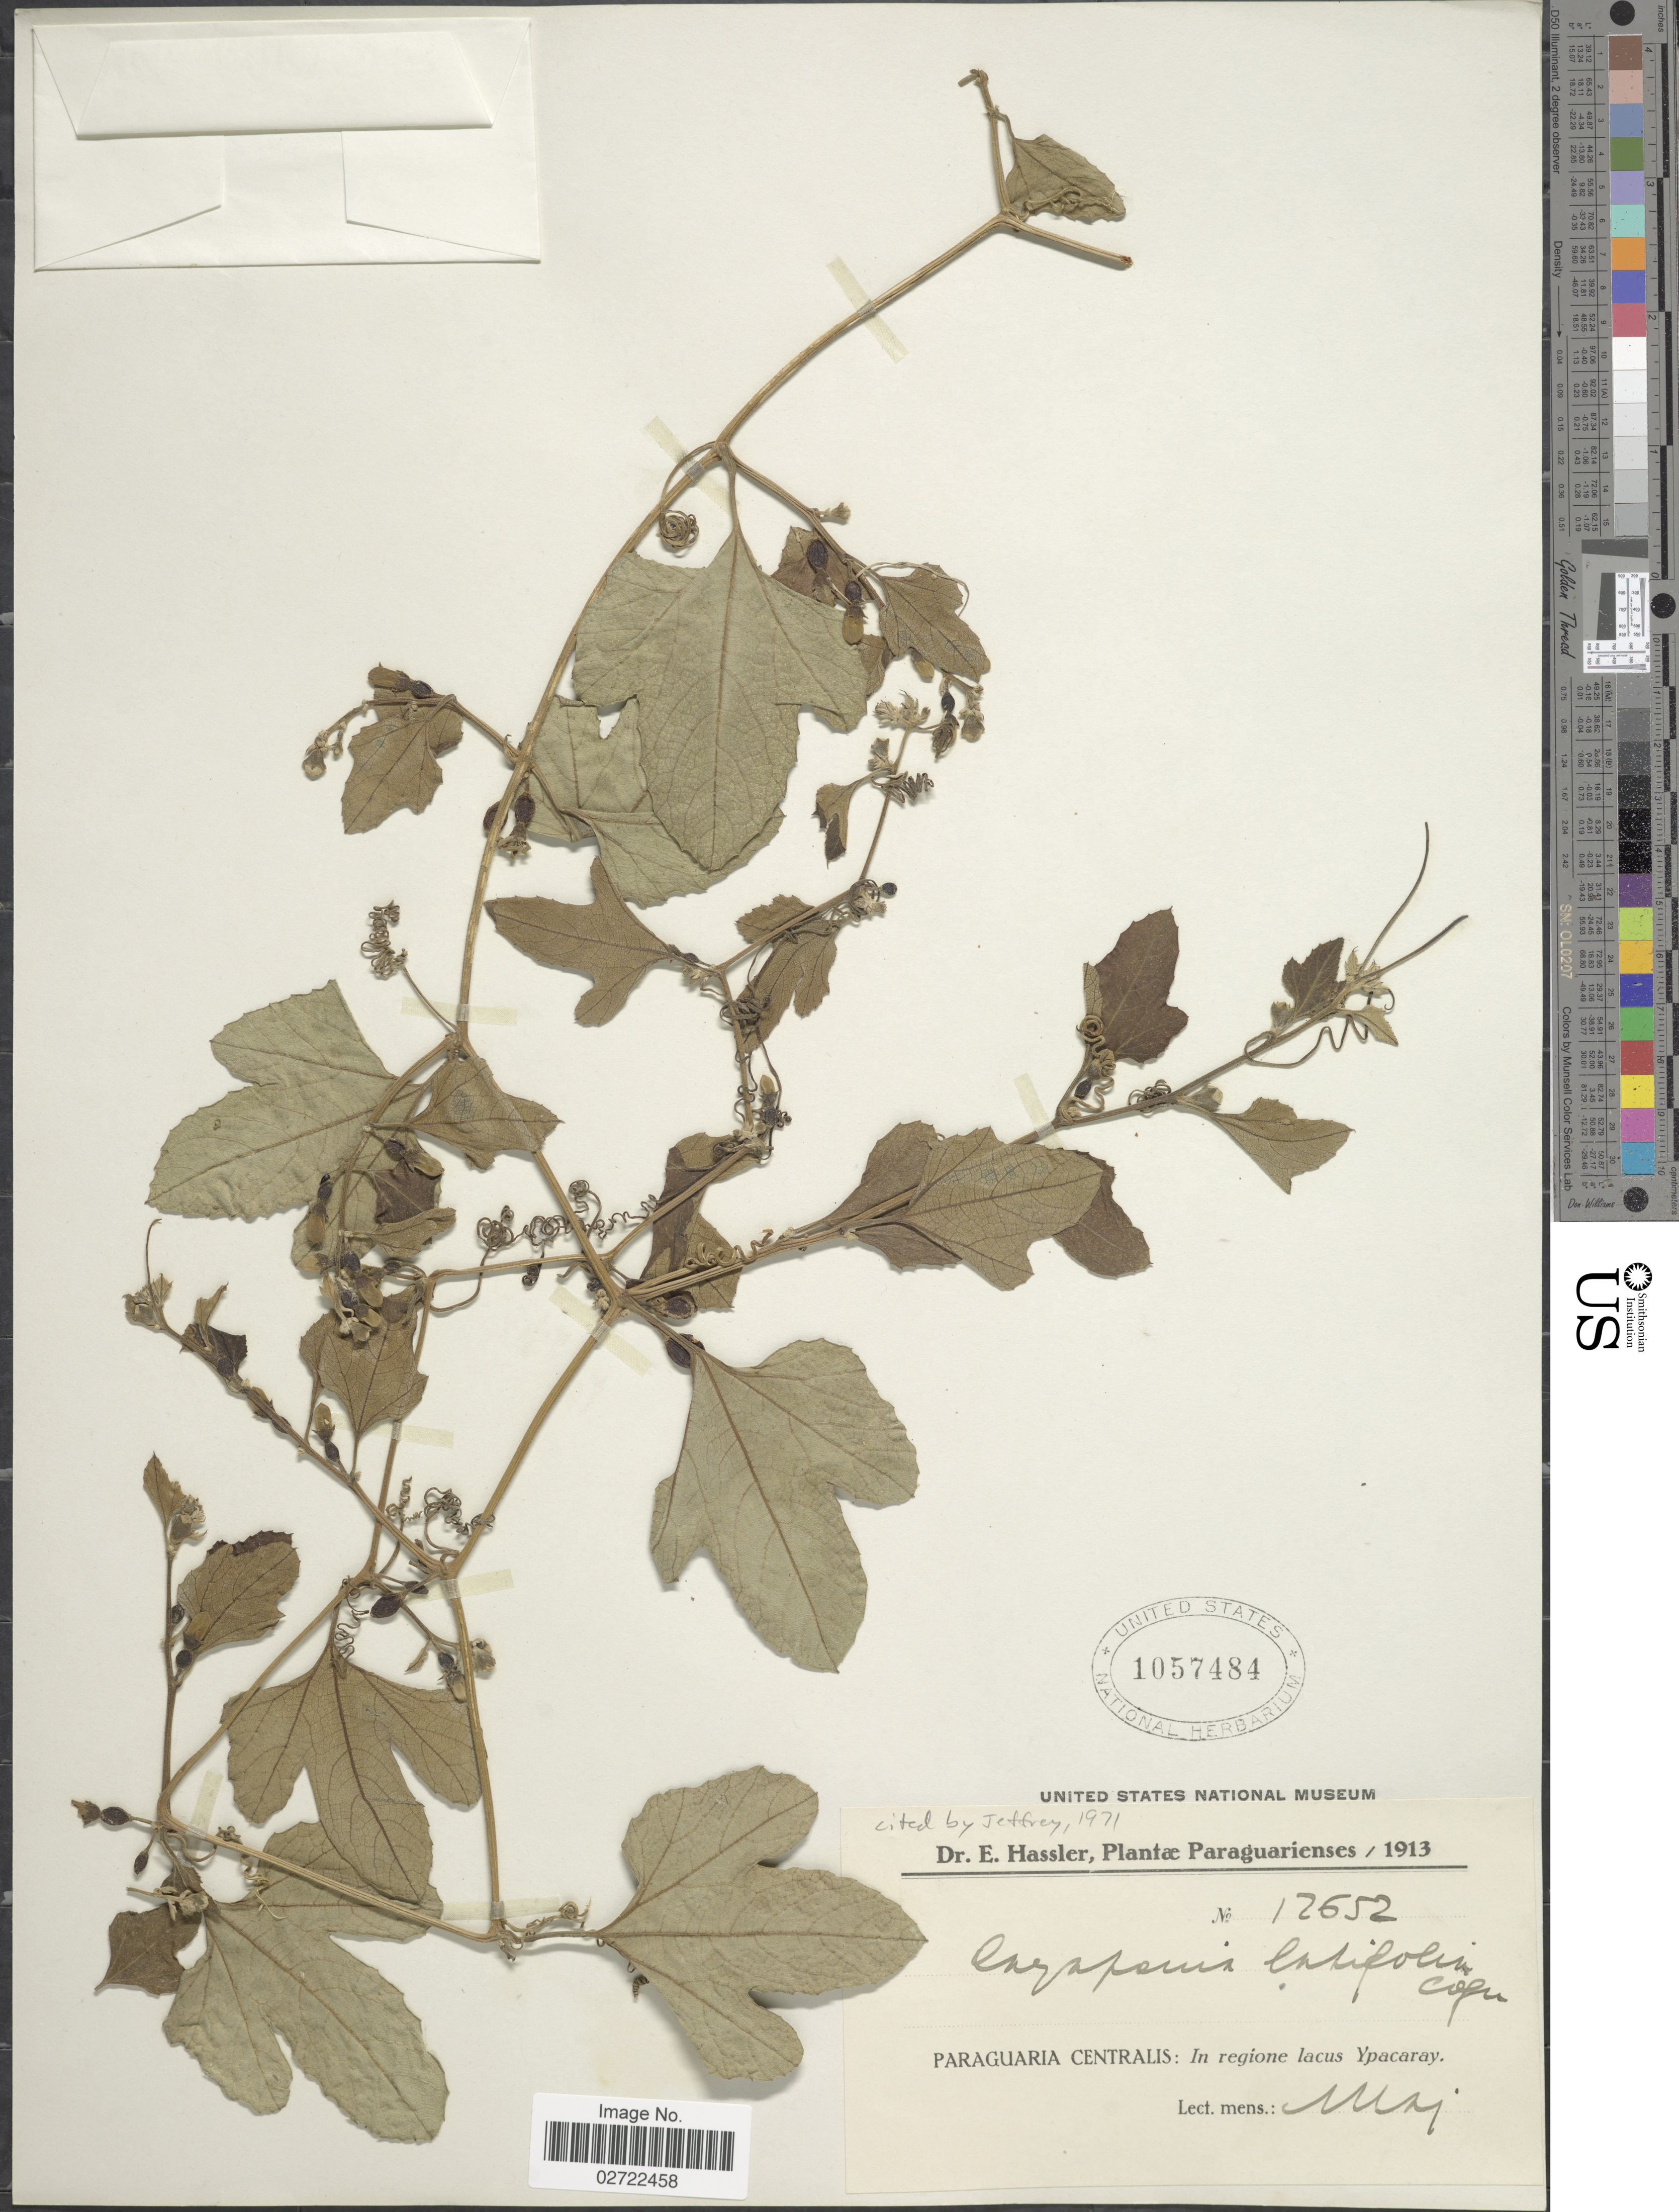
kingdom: Plantae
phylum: Tracheophyta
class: Magnoliopsida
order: Cucurbitales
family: Cucurbitaceae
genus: Cayaponia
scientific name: Cayaponia latifolia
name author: Cogn.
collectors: E. Hassler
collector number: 12652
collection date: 1913-05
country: Paraguay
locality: Paraguaria centralis: In regíone lacus Ypacaray.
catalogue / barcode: US 1057484